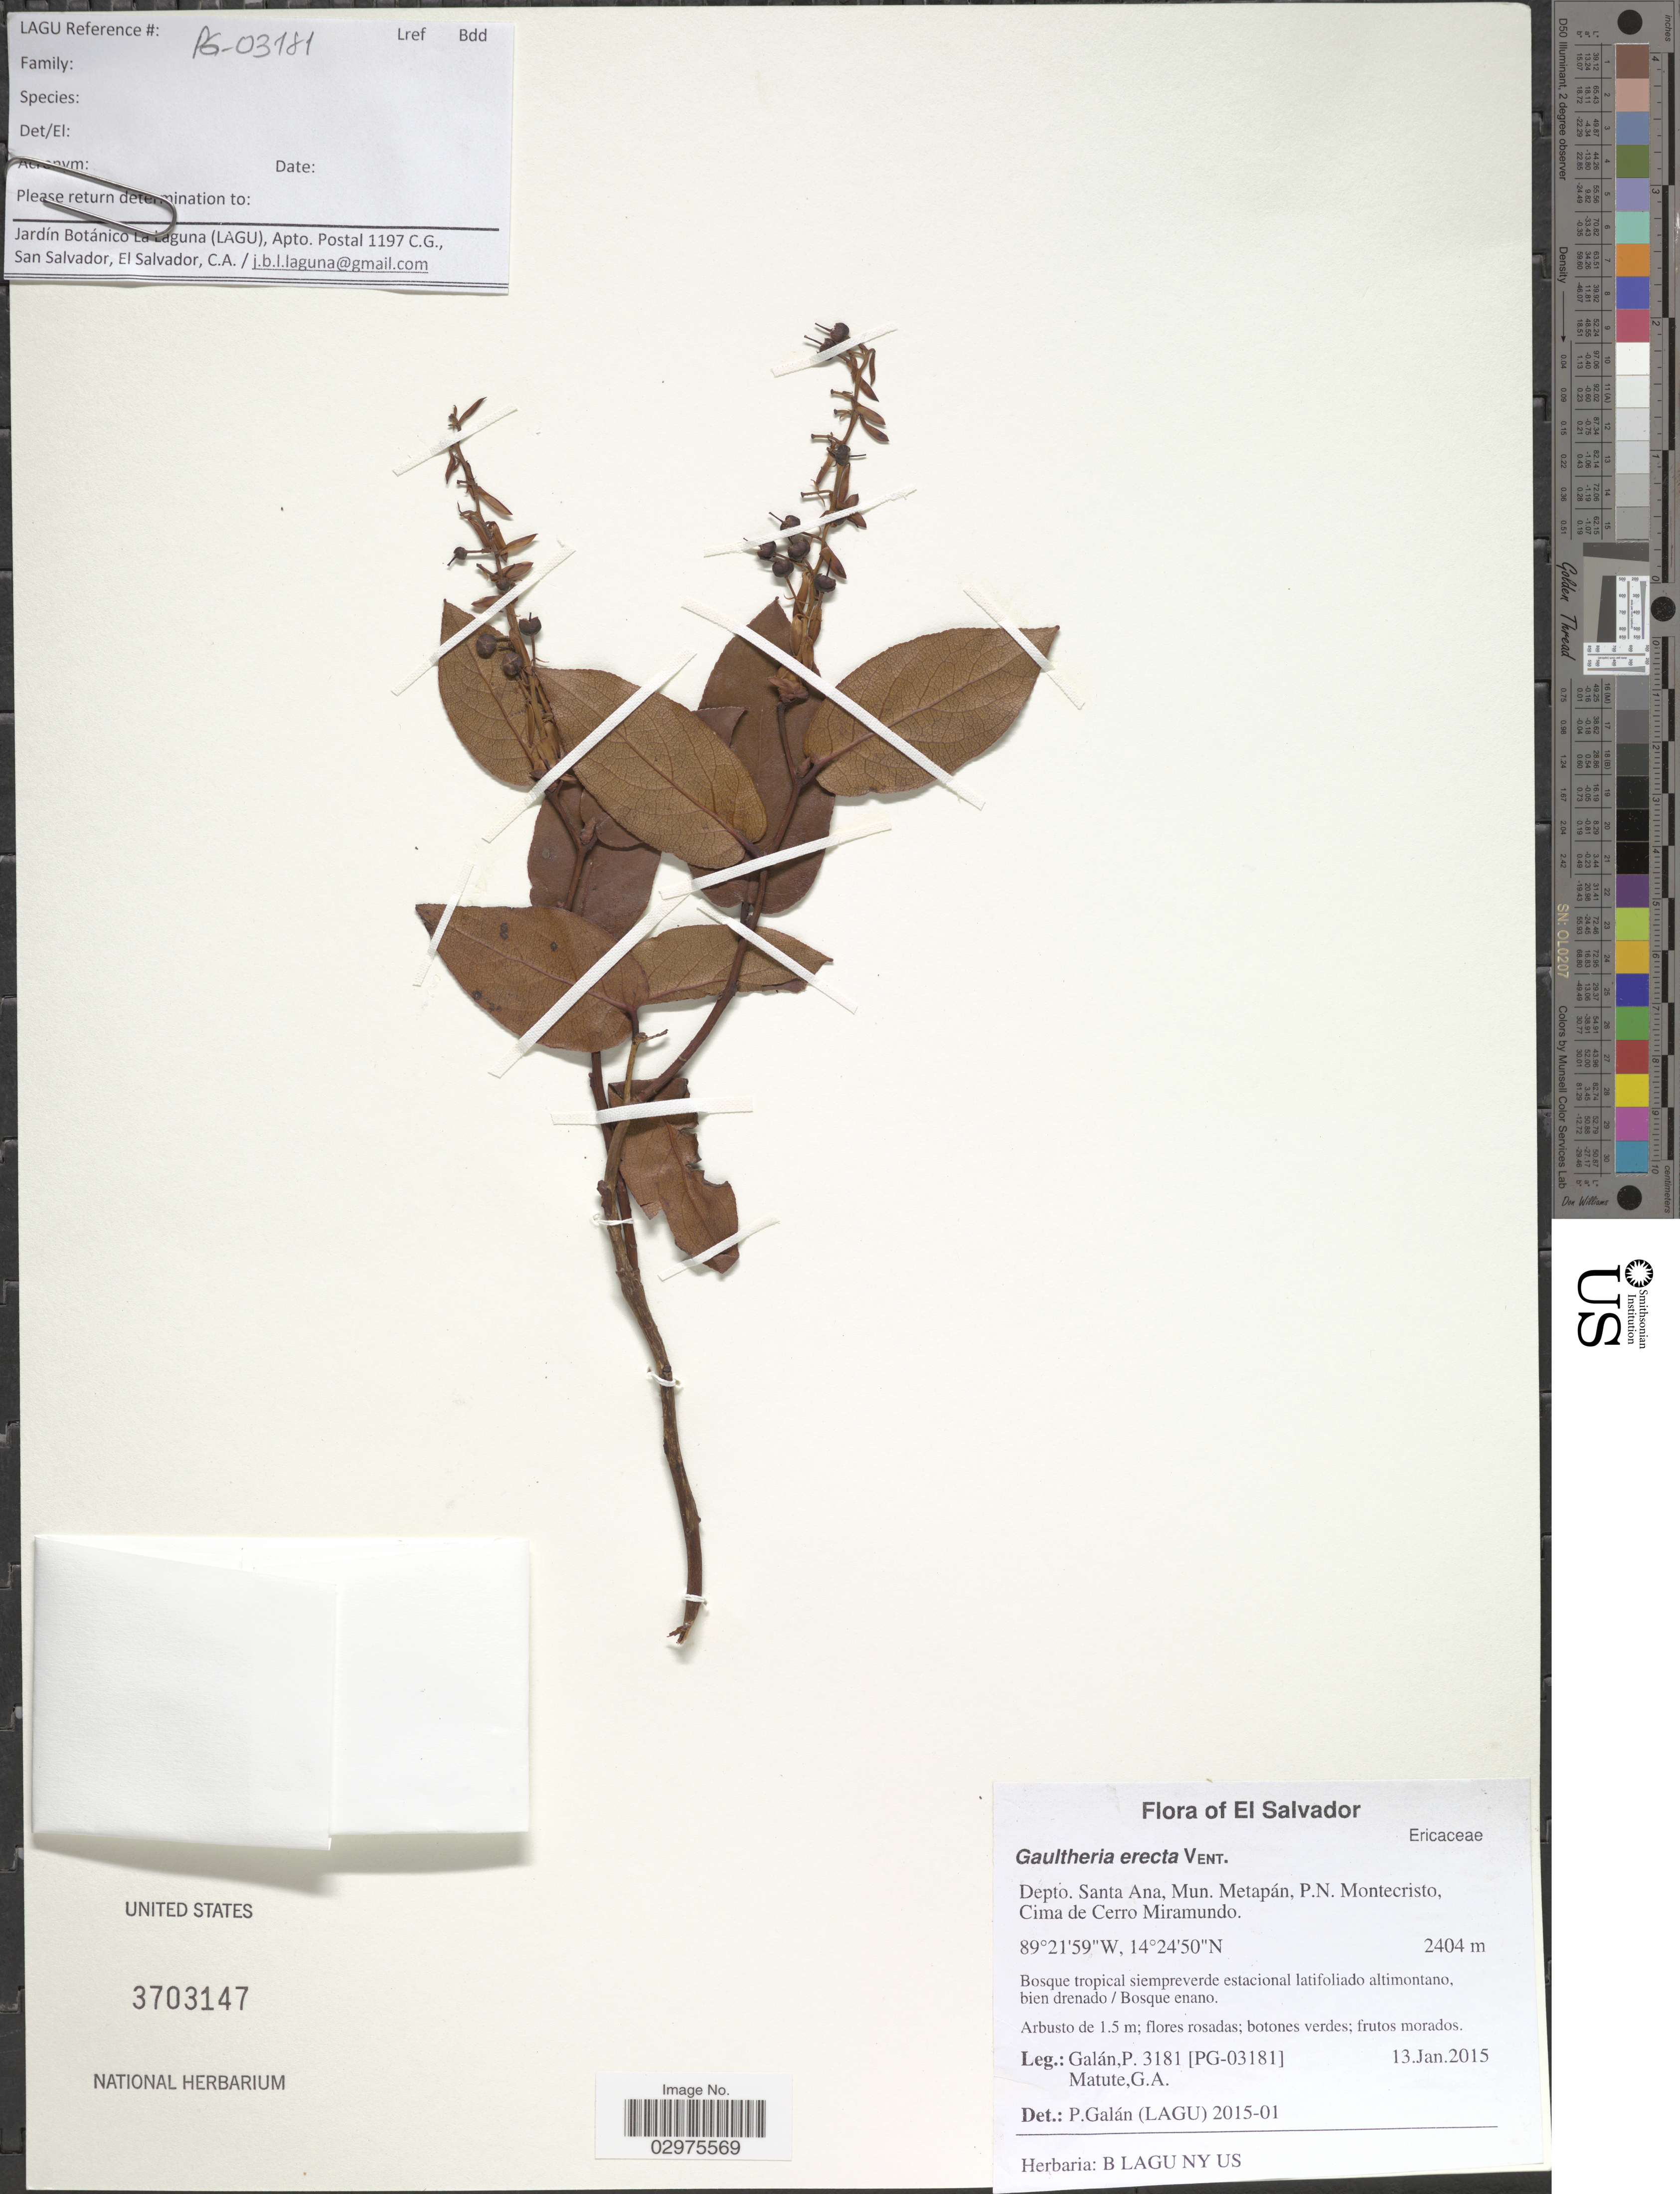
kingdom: Plantae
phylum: Tracheophyta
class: Magnoliopsida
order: Ericales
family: Ericaceae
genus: Gaultheria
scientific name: Gaultheria erecta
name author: Vent.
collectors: P. Galan & G. Matute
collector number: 3181 [PG-03181]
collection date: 2015-01-13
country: El Salvador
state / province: Santa Ana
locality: Depto. Santa Ana, Mun. Metapán, P.N. Montecristo, Cima de Cerro Miramundo.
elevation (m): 2404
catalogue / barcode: US 3703147